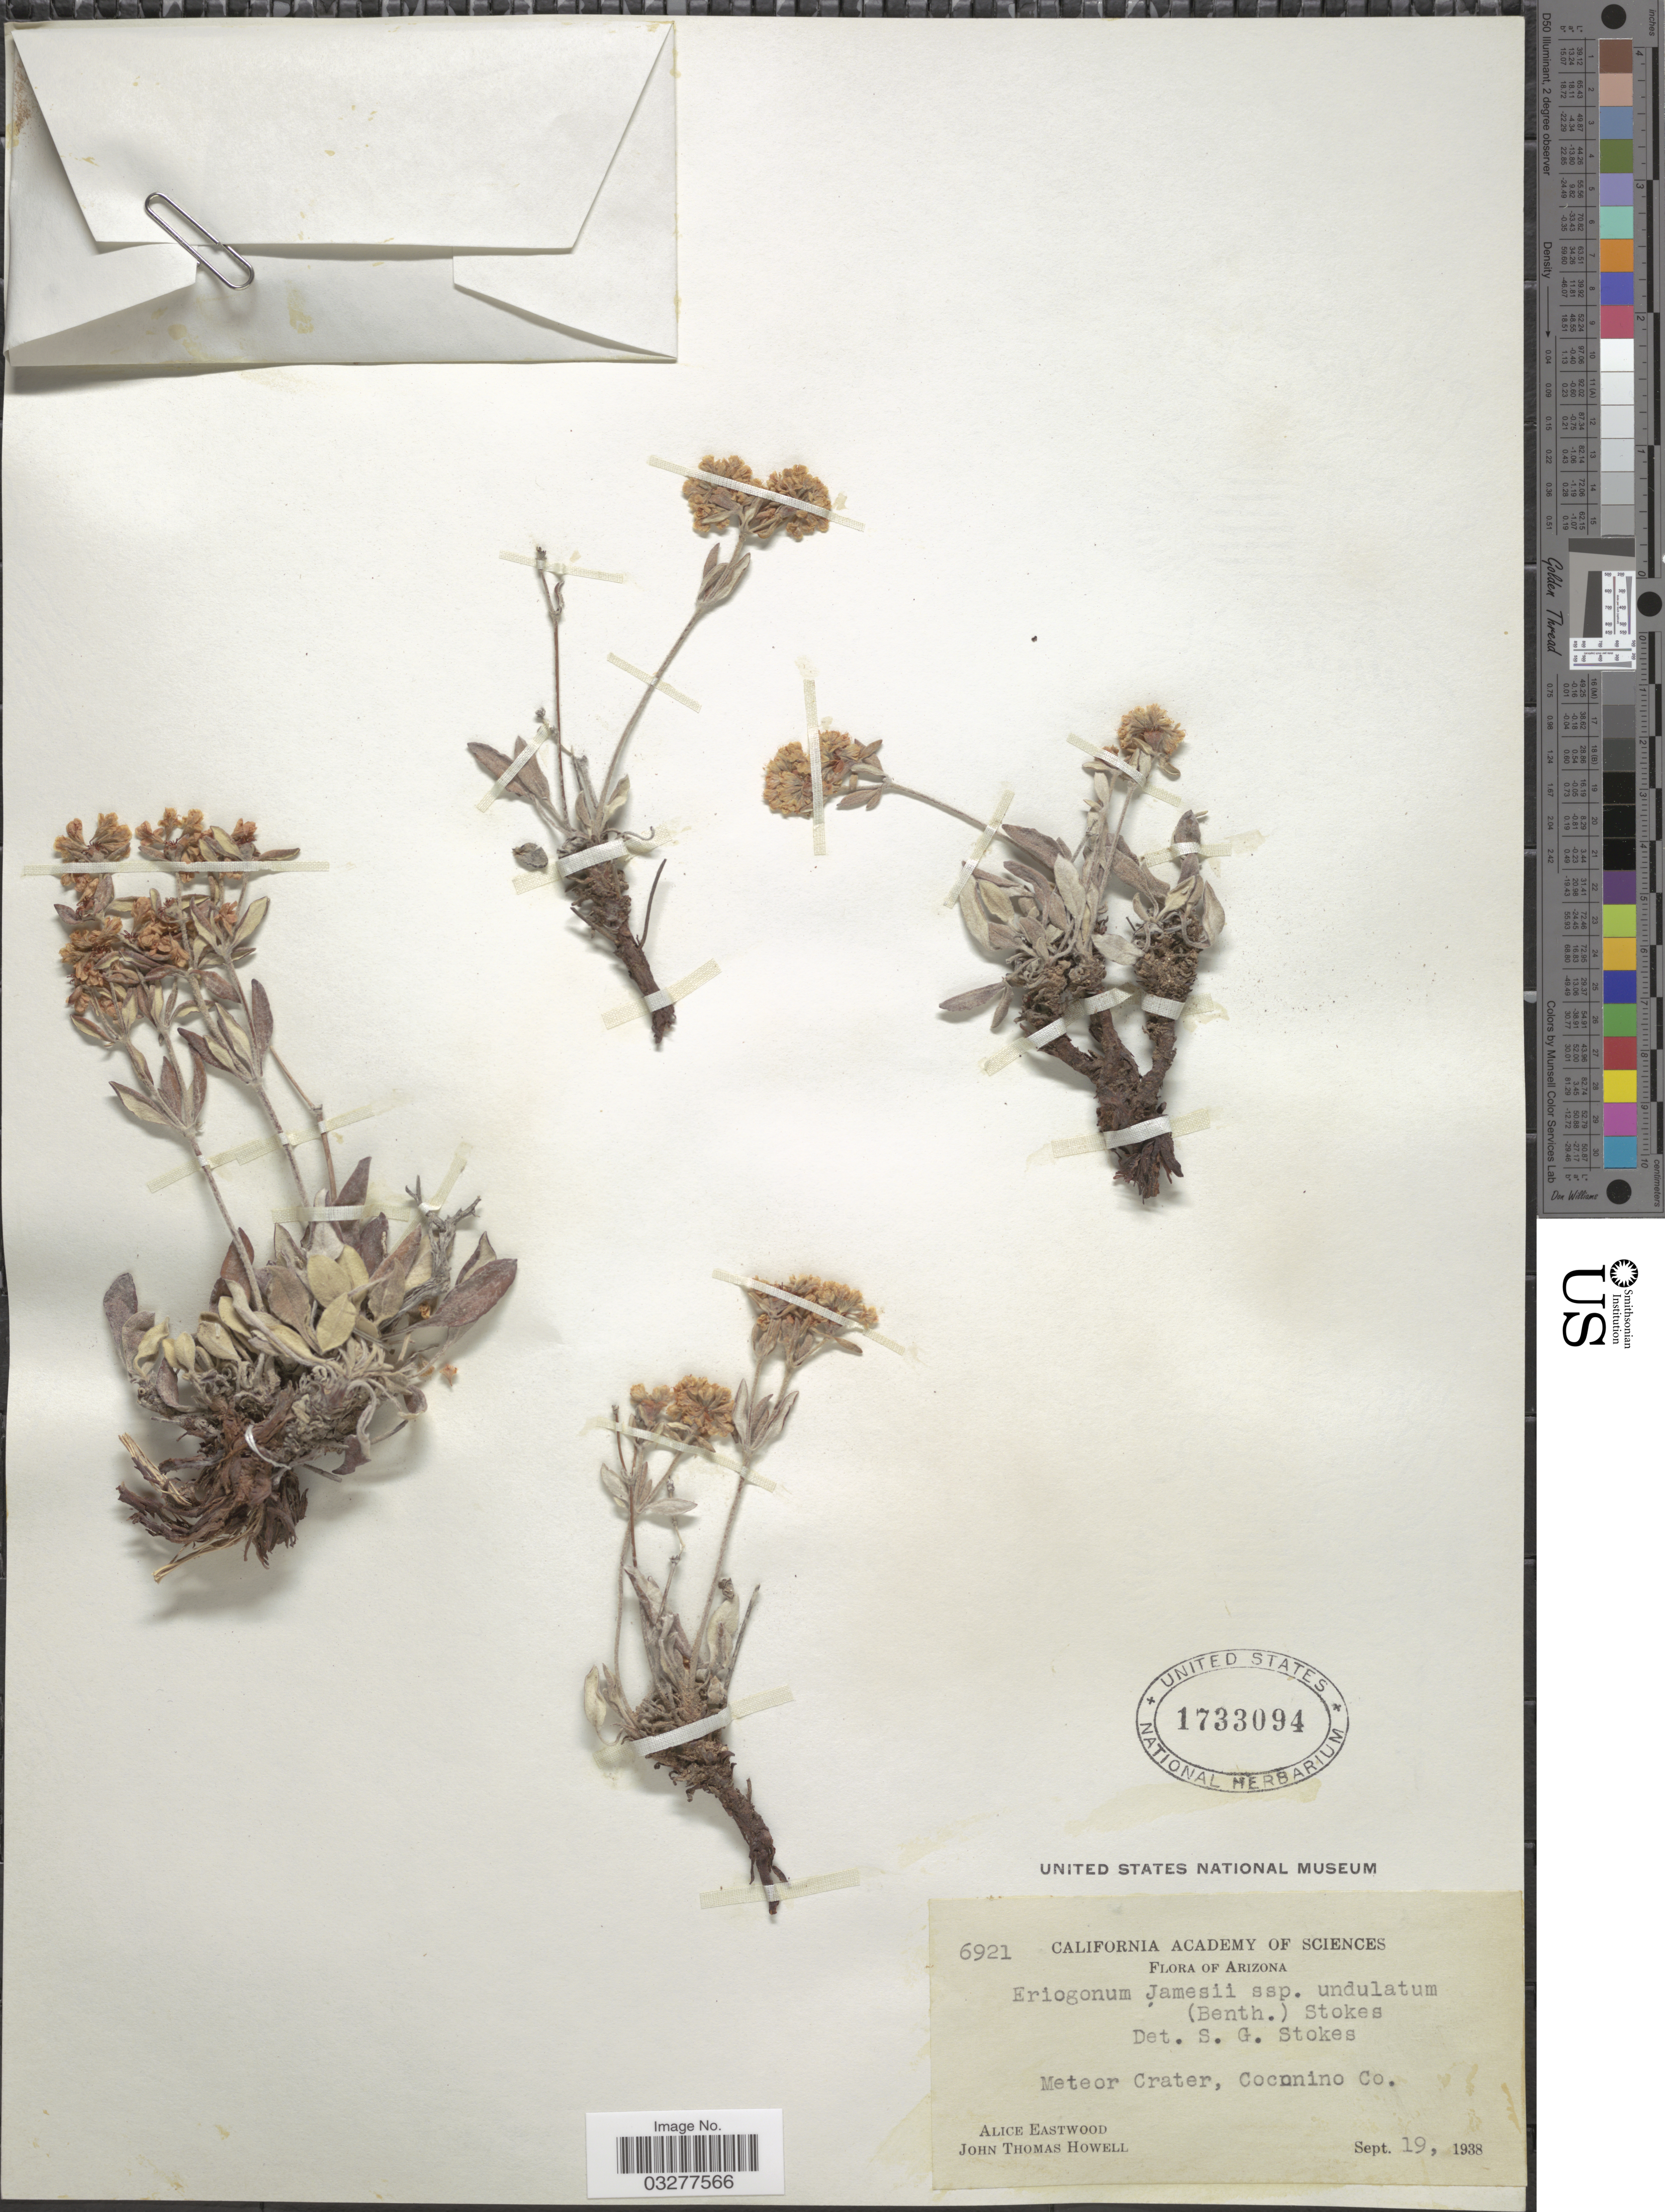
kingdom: Plantae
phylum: Tracheophyta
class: Magnoliopsida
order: Caryophyllales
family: Polygonaceae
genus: Eriogonum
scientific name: Eriogonum jamesii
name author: Benth.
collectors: A. Eastwood & J. T. Howell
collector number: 6921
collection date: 1938-09-19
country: United States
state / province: Arizona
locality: Meteor Crater, Coconino Co.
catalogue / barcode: US 1733094